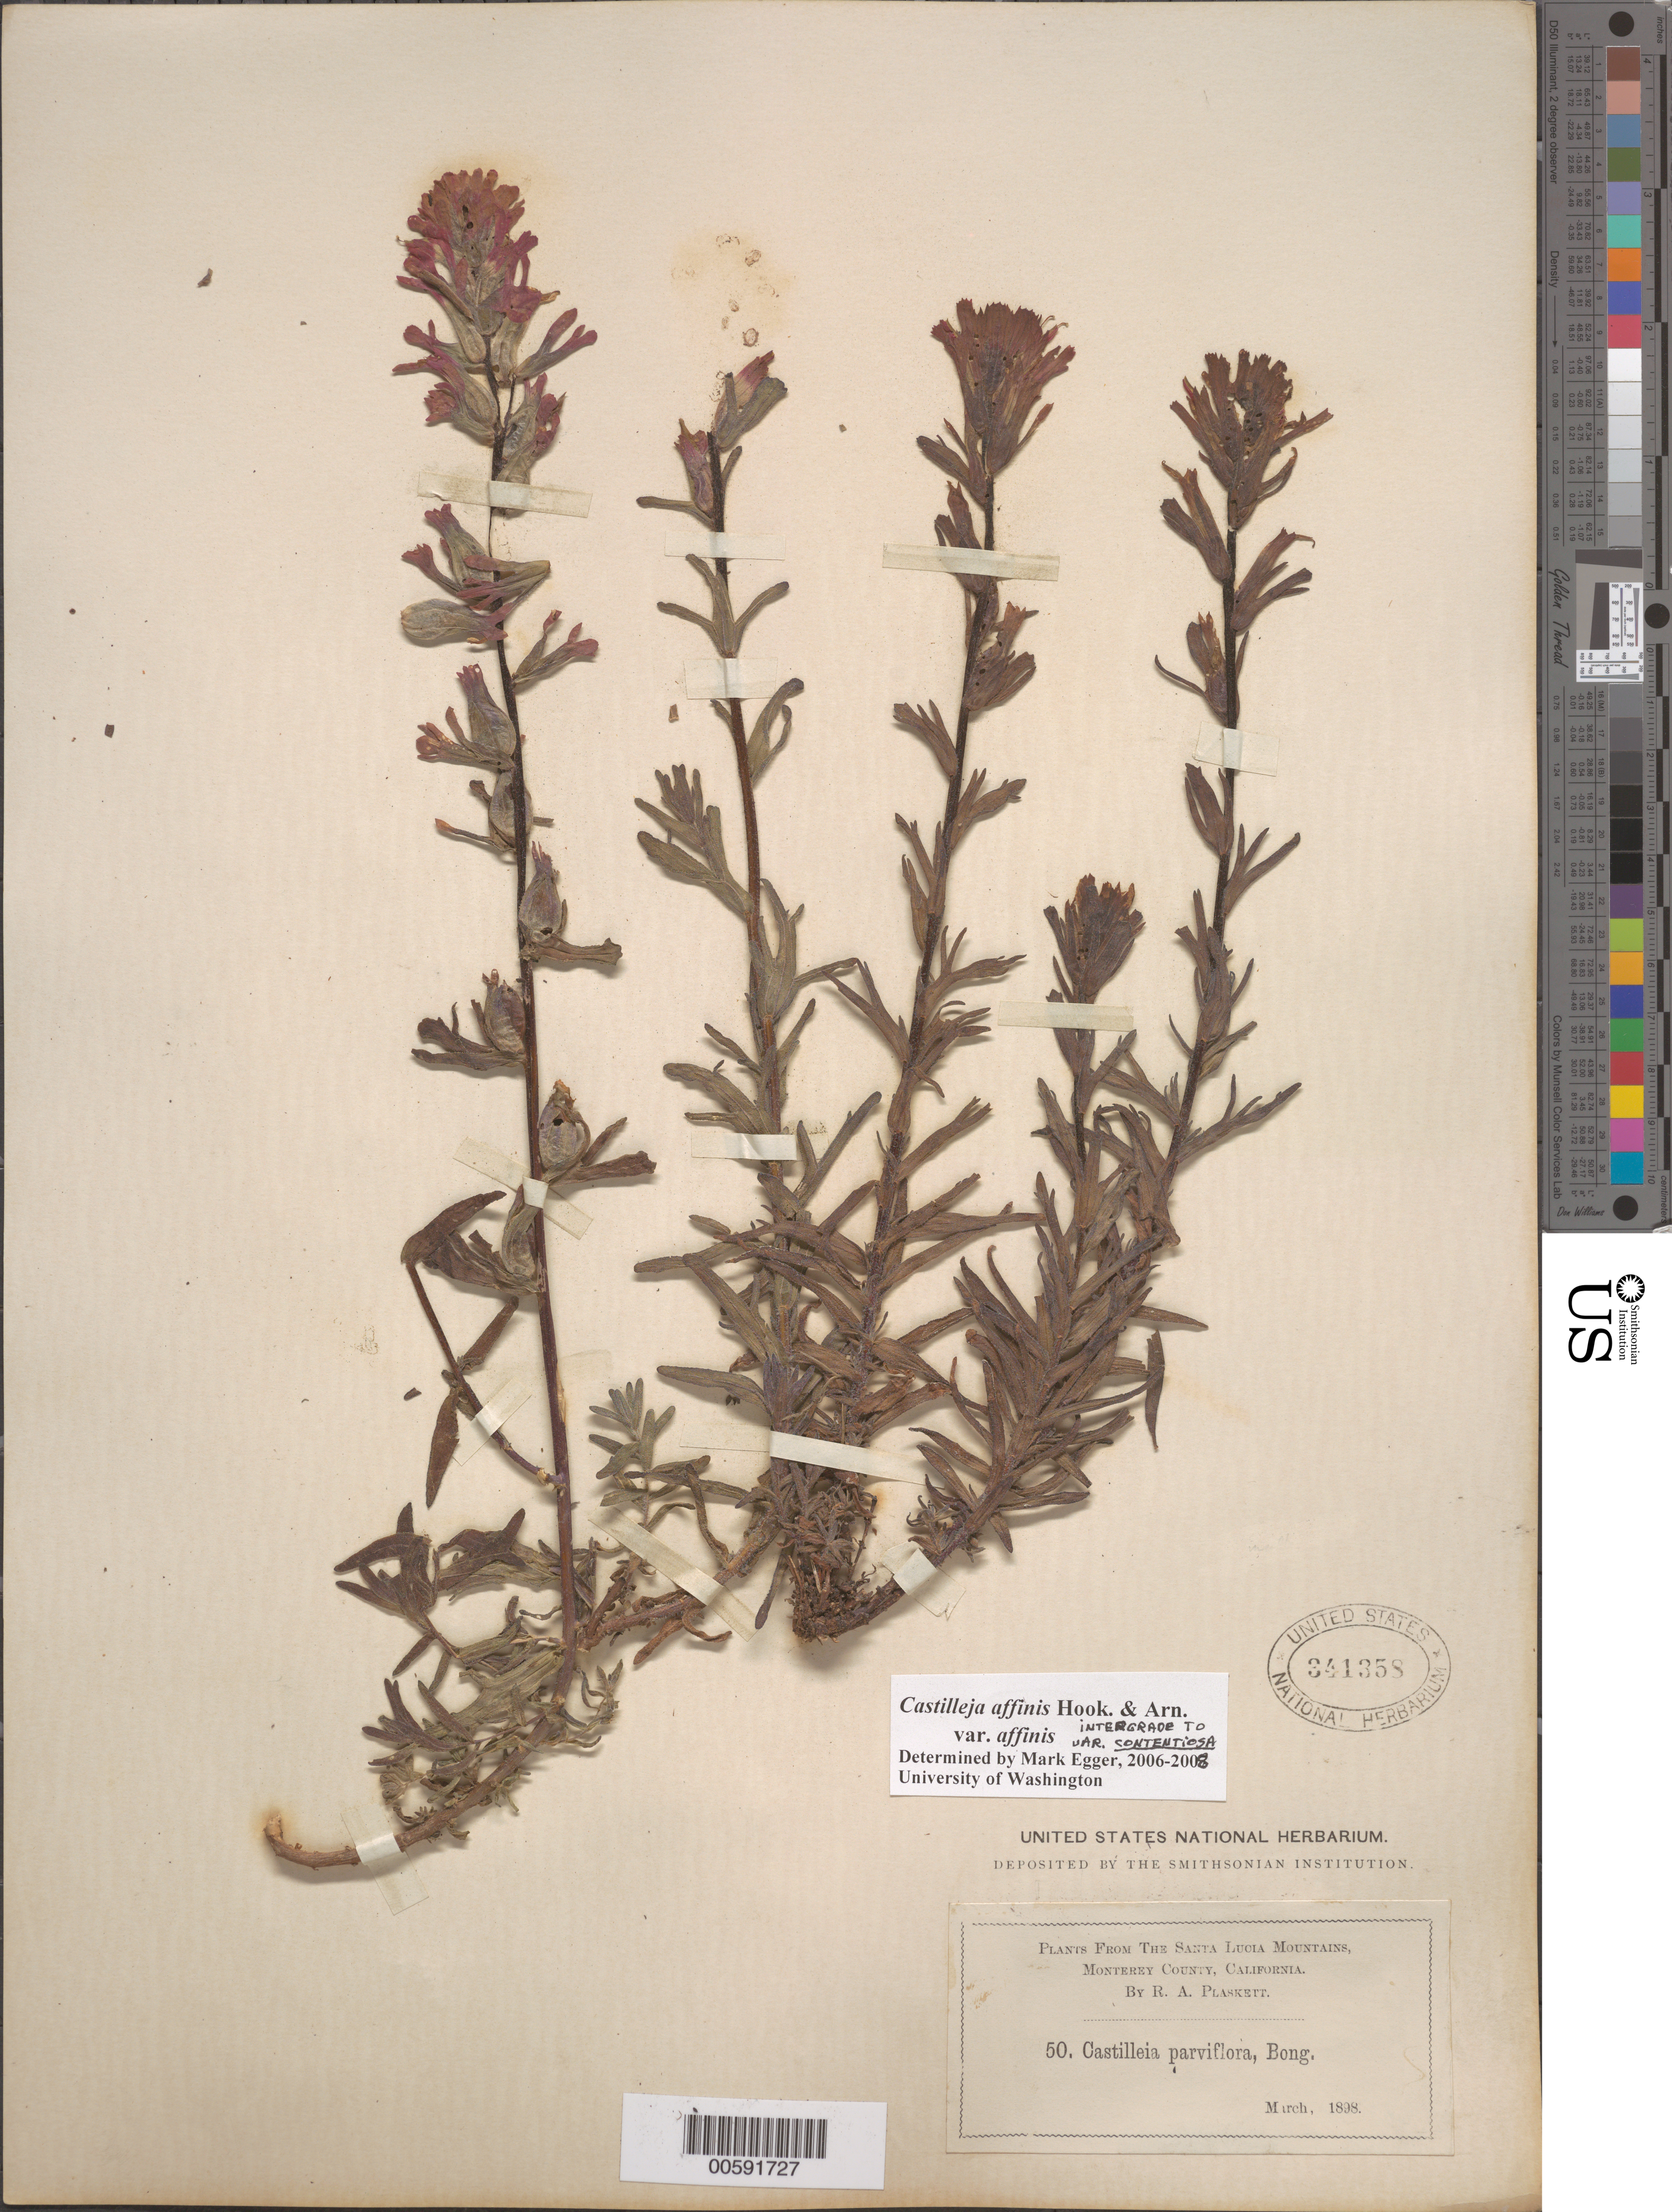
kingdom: Plantae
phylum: Tracheophyta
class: Magnoliopsida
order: Lamiales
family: Orobanchaceae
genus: Castilleja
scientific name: Castilleja affinis var. contentiosa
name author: (J.F. Macbr.) Bacigalupi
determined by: Egger, J. M., University of Washington Botanic Gardens (UNITED STATES)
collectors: R. Plaskett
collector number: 50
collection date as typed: Mar 1898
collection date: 1898-03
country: United States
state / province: California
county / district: Monterey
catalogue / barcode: US 341358